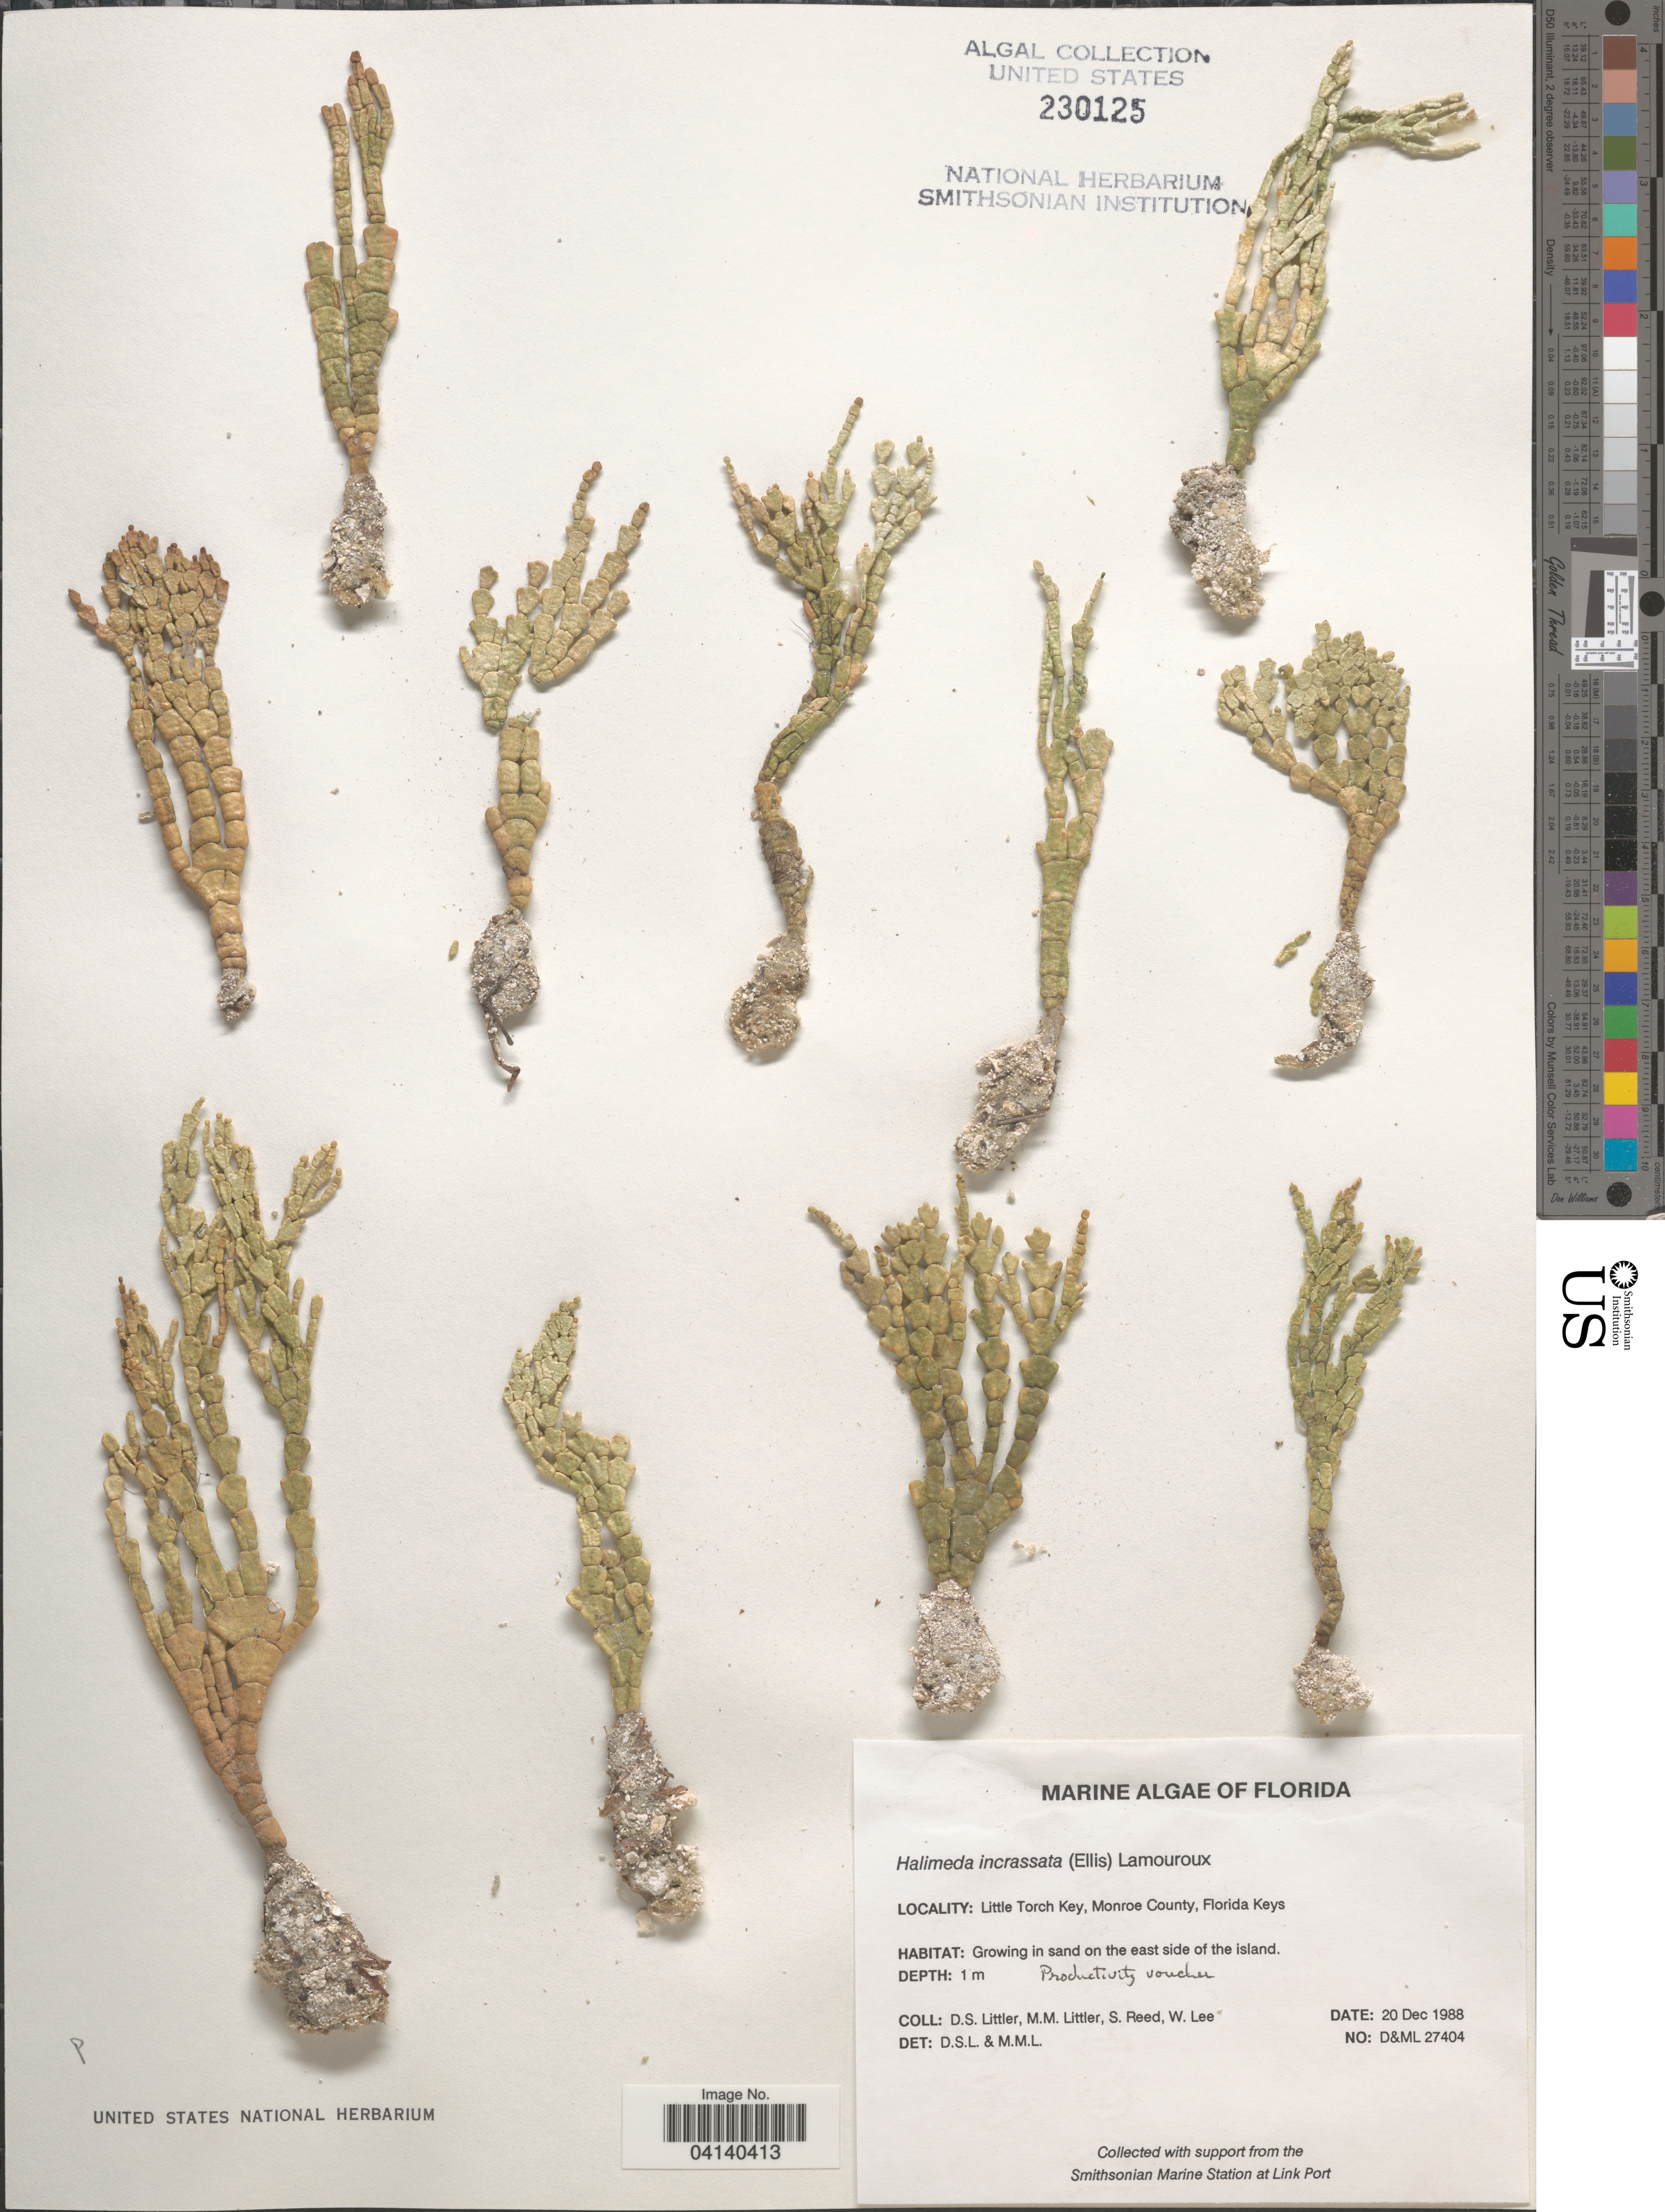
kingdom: Plantae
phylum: Chlorophyta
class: Ulvophyceae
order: Bryopsidales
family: Halimedaceae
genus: Halimeda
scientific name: Halimeda incrassata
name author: (J. Ellis) J.V.Lamouroux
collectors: D. S. Littler, S. Reed & W. Lee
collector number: D&ML27404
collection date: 1988-12-20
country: United States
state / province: Florida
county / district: Monroe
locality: Little Torch Key, Monroe County, Florida Keys. On the east side of the island.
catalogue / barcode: US 230125